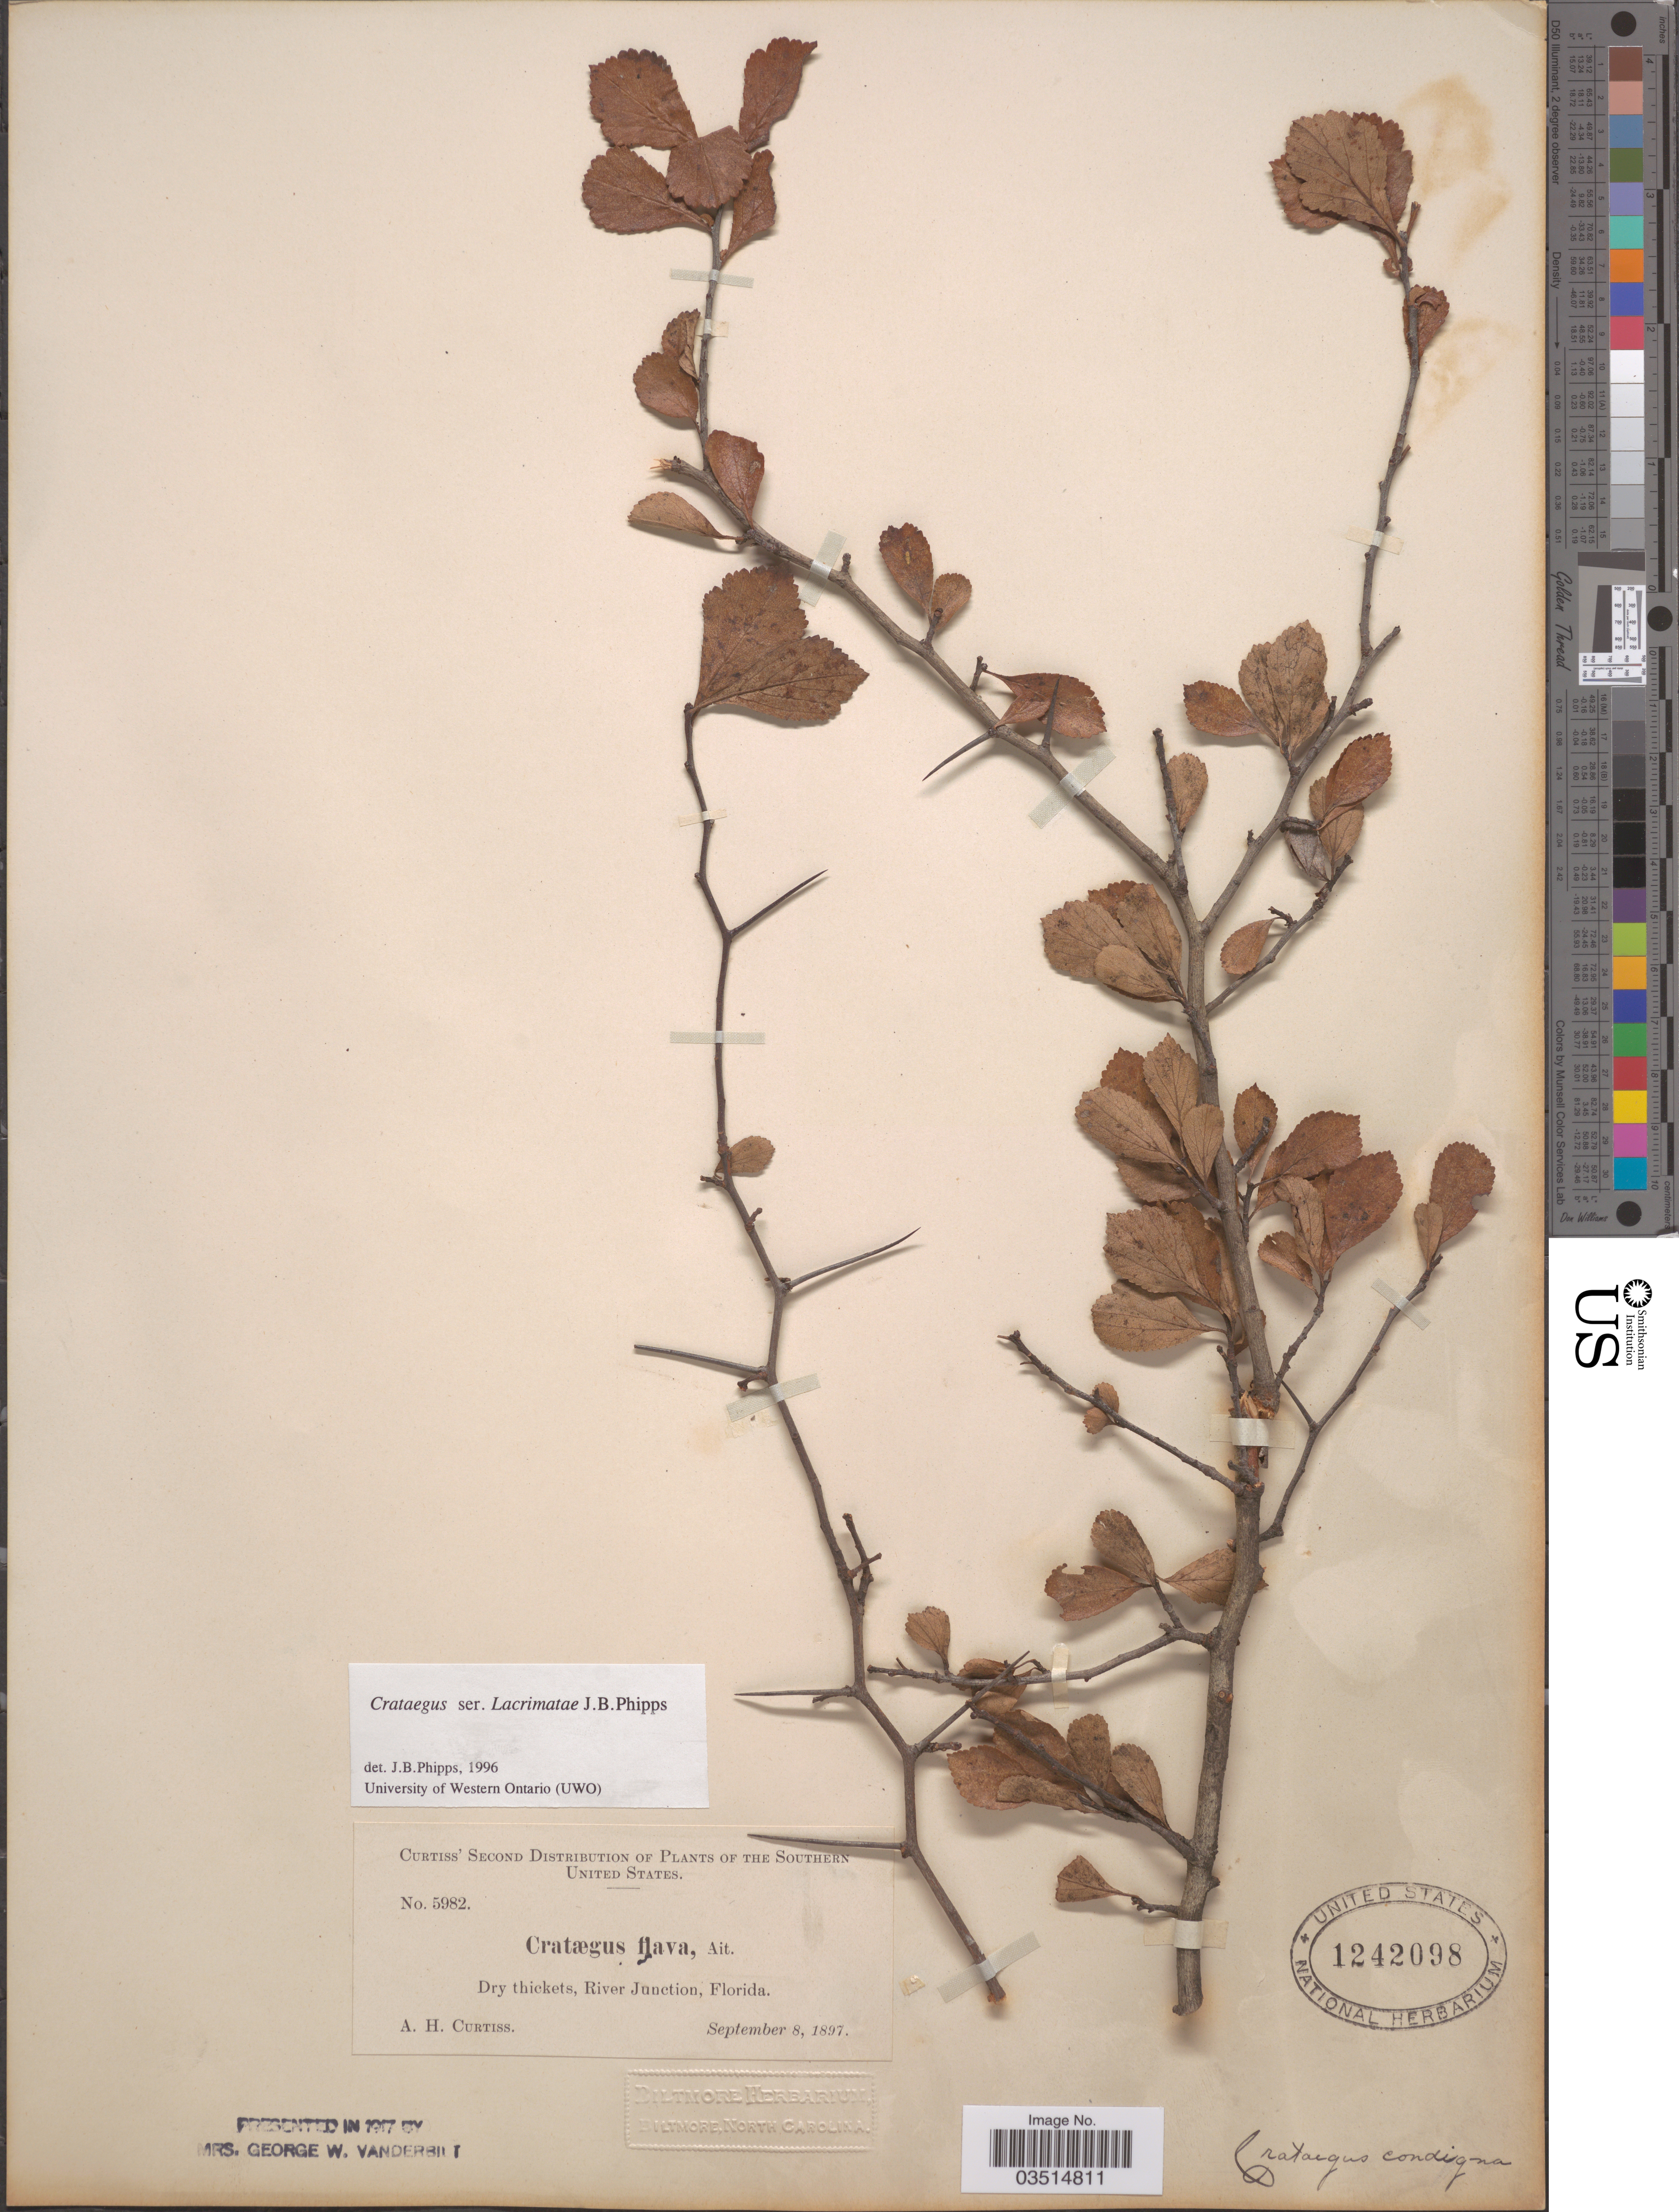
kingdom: Plantae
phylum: Tracheophyta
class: Magnoliopsida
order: Rosales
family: Rosaceae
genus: Crataegus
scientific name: Crataegus flava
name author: Aiton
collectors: A. H. Curtiss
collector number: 5982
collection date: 1897-09-08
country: United States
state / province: Florida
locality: The Southern United States. River Junction.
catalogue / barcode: US 1242098